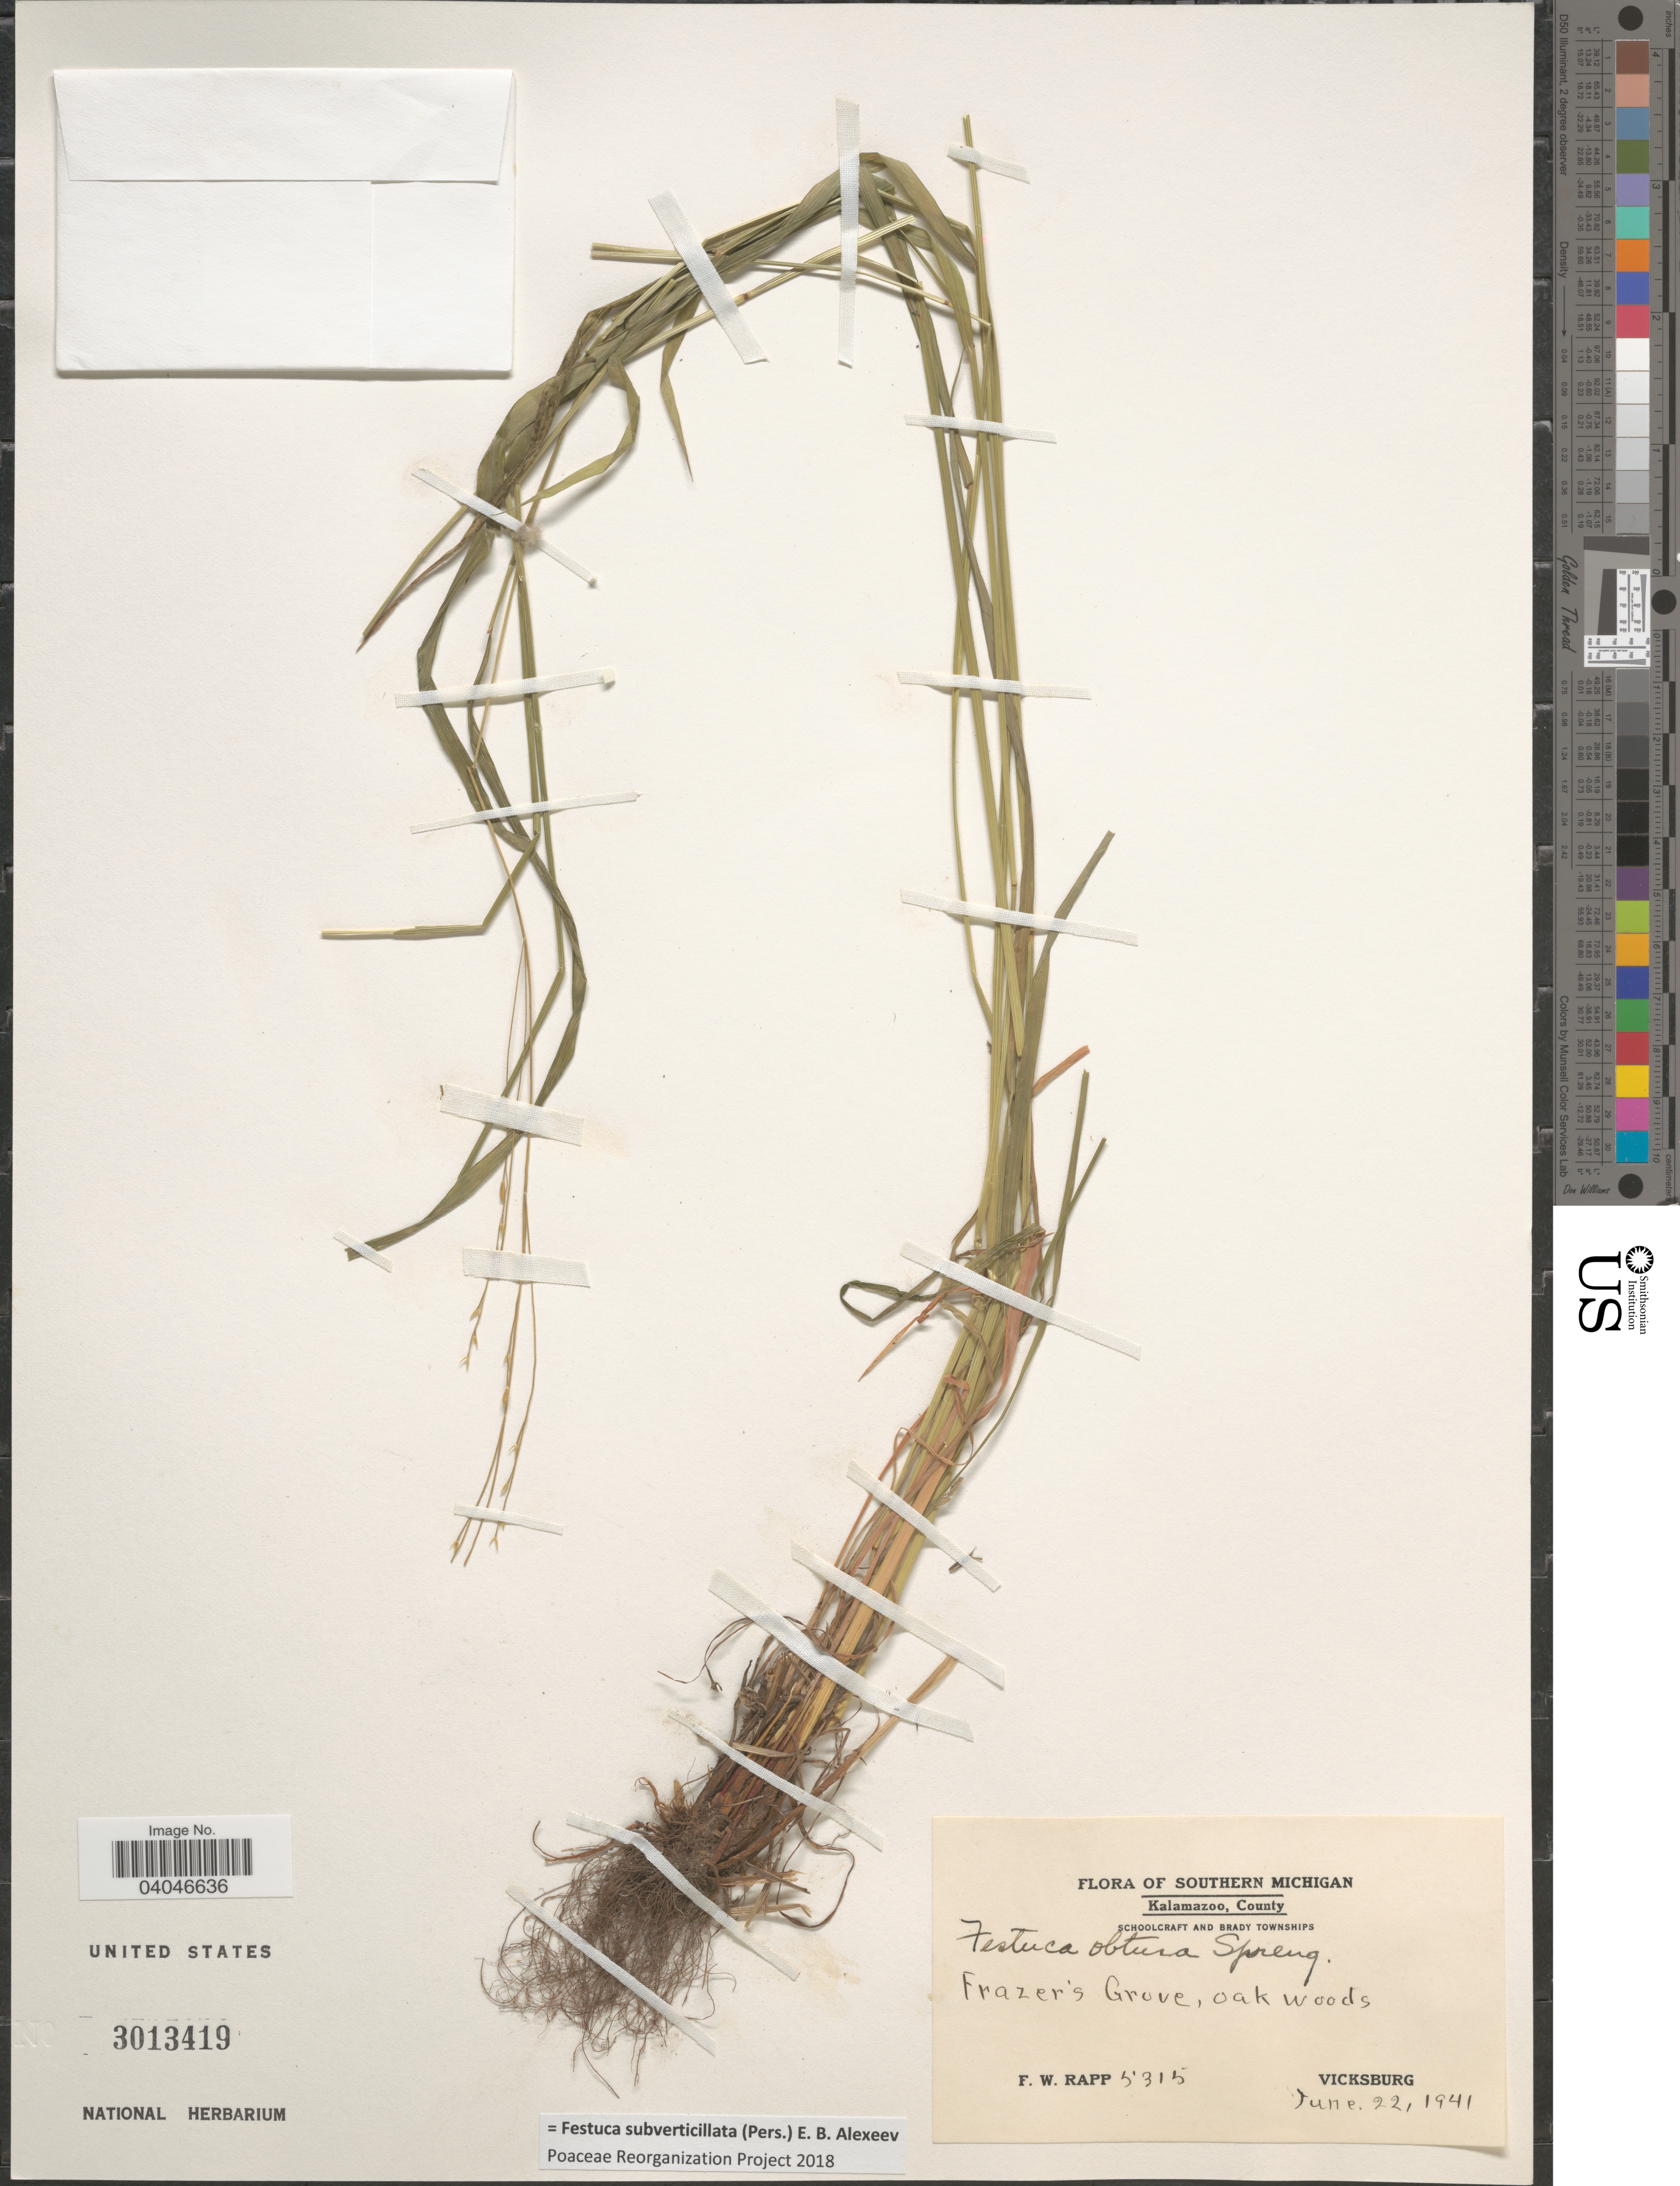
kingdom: Plantae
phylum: Tracheophyta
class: Liliopsida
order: Poales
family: Poaceae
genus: Festuca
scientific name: Festuca subverticillata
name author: (Pers.) E.B. Alexeev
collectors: F. Rapp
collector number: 5315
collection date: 1941-06-22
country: United States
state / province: Michigan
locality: Southern Michigan. Kalamazoo, County. Schoolcraft and Brady Townships. Frazer's Grove, oak woods. Vicksburg.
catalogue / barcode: US 3013419